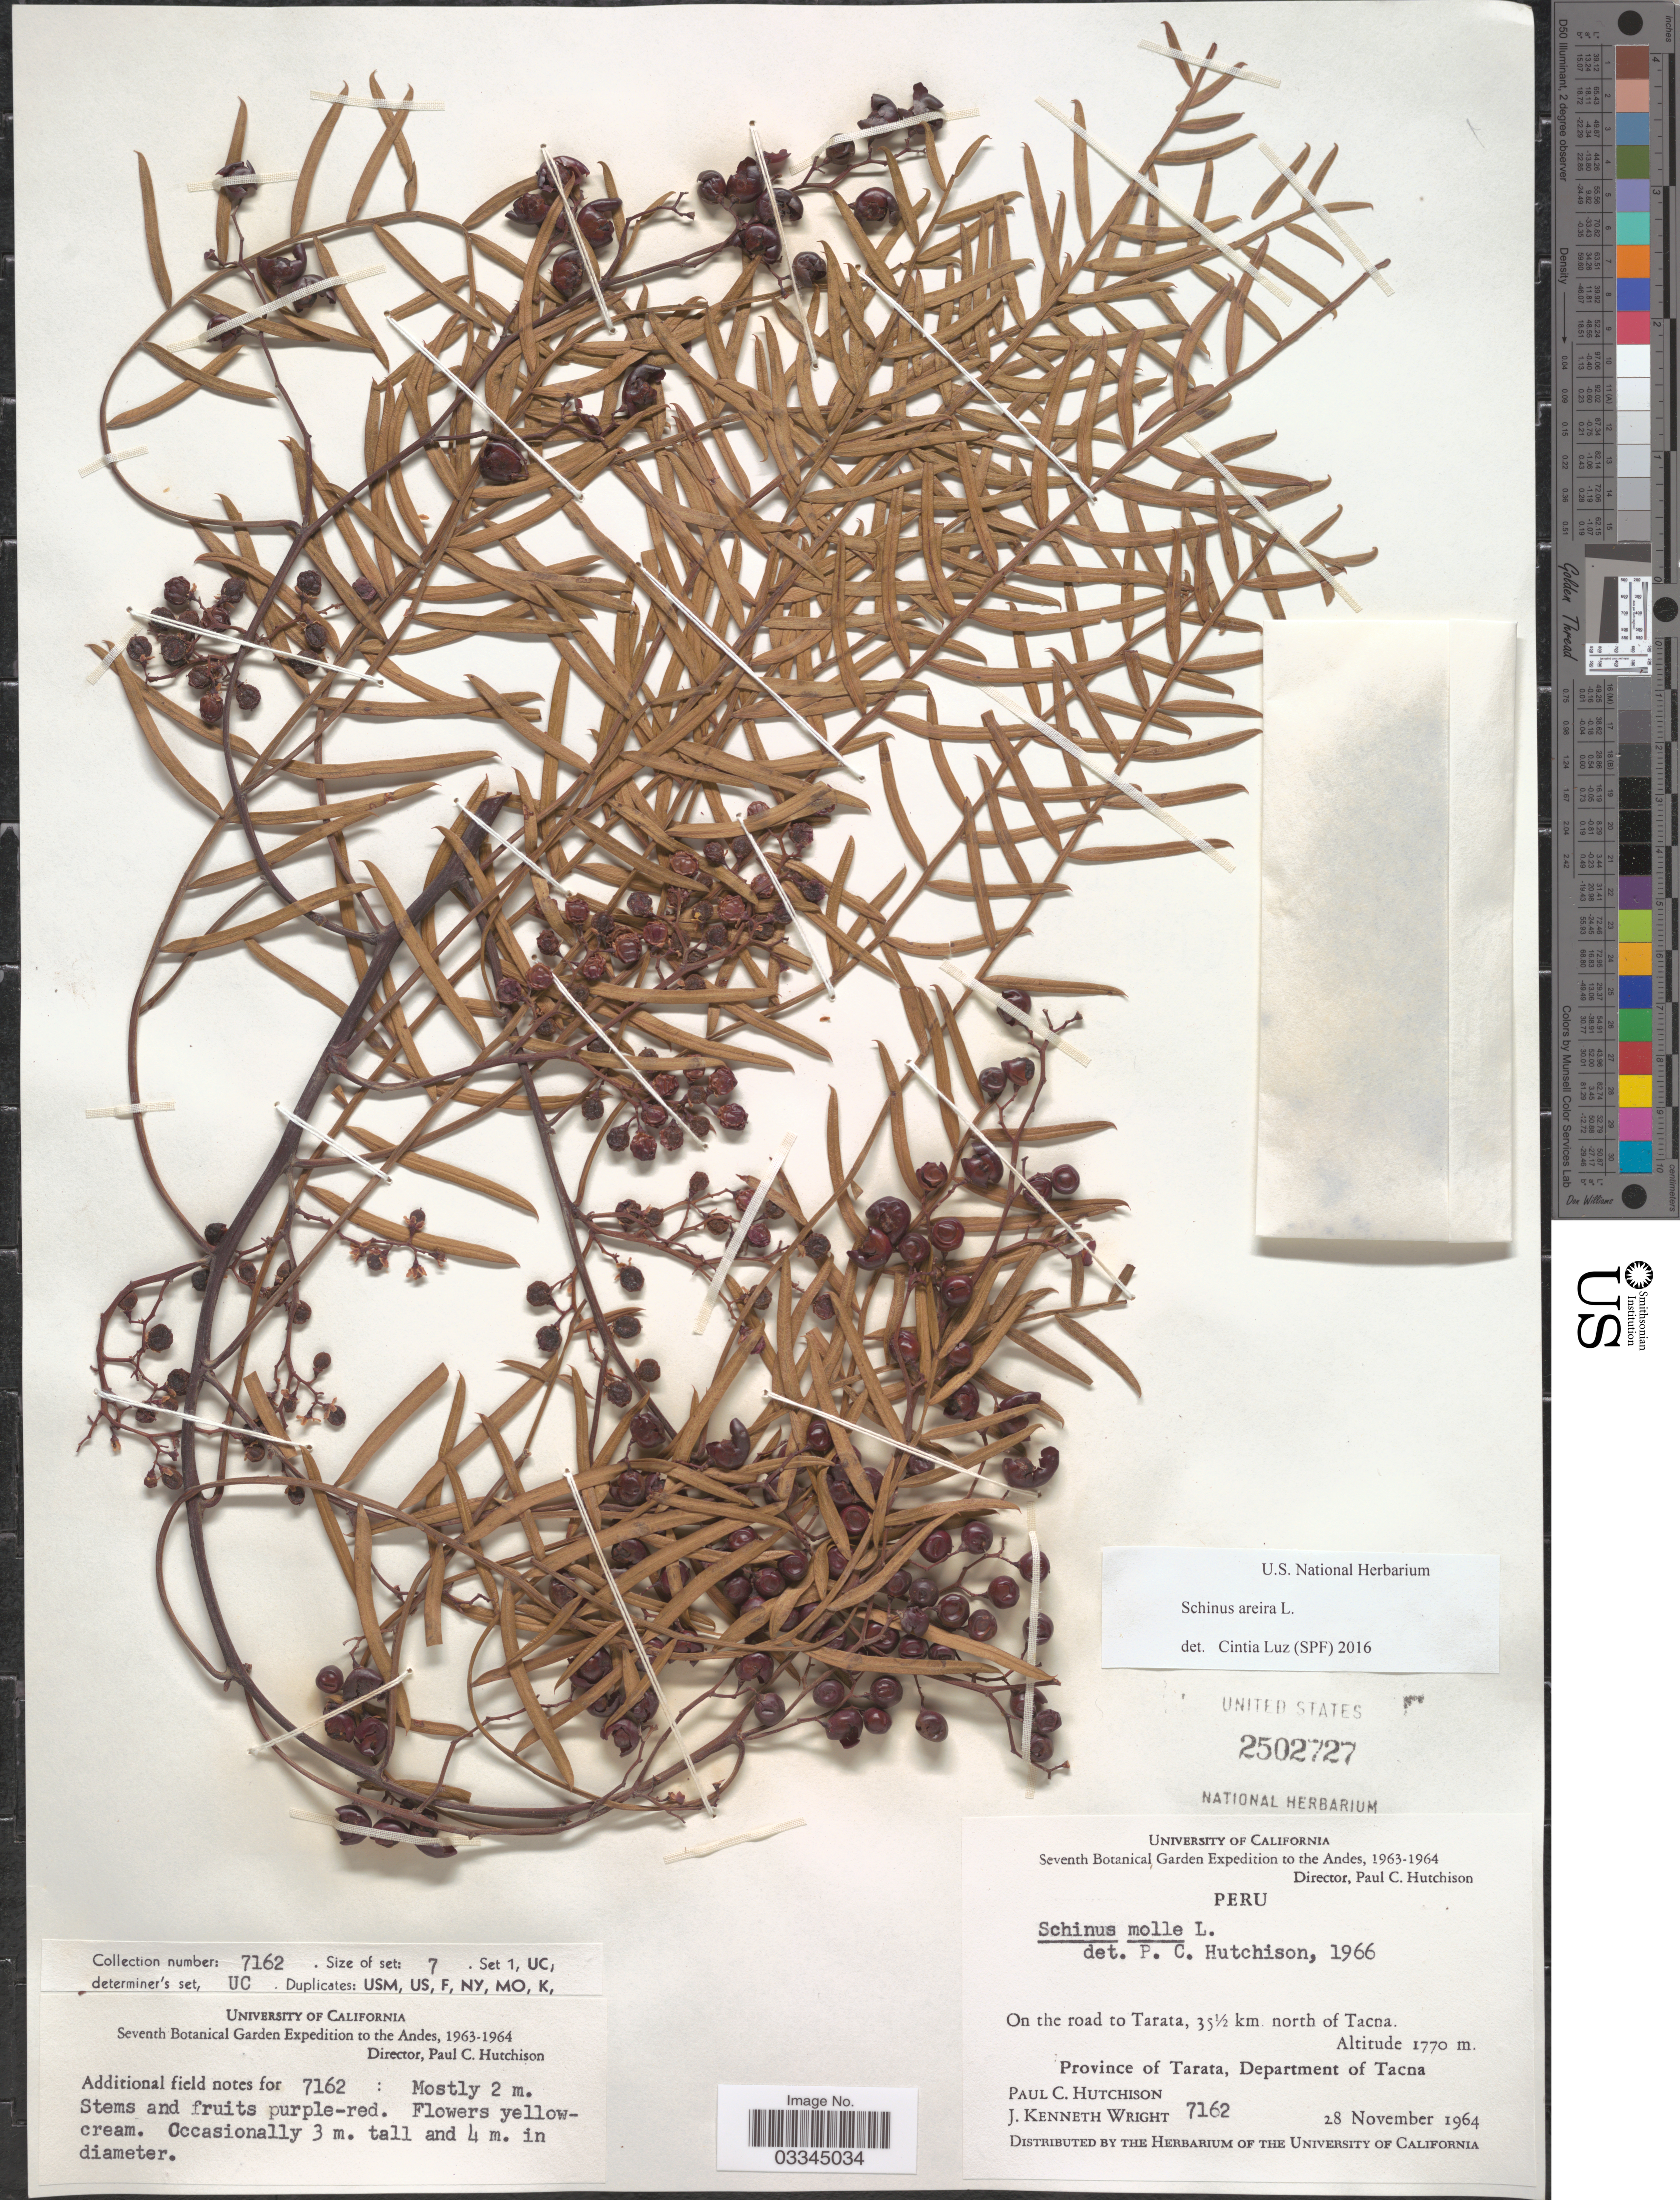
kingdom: Plantae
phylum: Tracheophyta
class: Magnoliopsida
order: Sapindales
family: Anacardiaceae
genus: Schinus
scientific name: Schinus areira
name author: L.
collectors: P. C. Hutchison & J. K. Wright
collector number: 7162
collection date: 1964-11-28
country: Peru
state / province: Tacna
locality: The Andes, On the road to Tarata, 35½ km north of Tacna, Province of Tarata, Department of Tacna.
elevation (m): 1770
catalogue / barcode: US 2502727